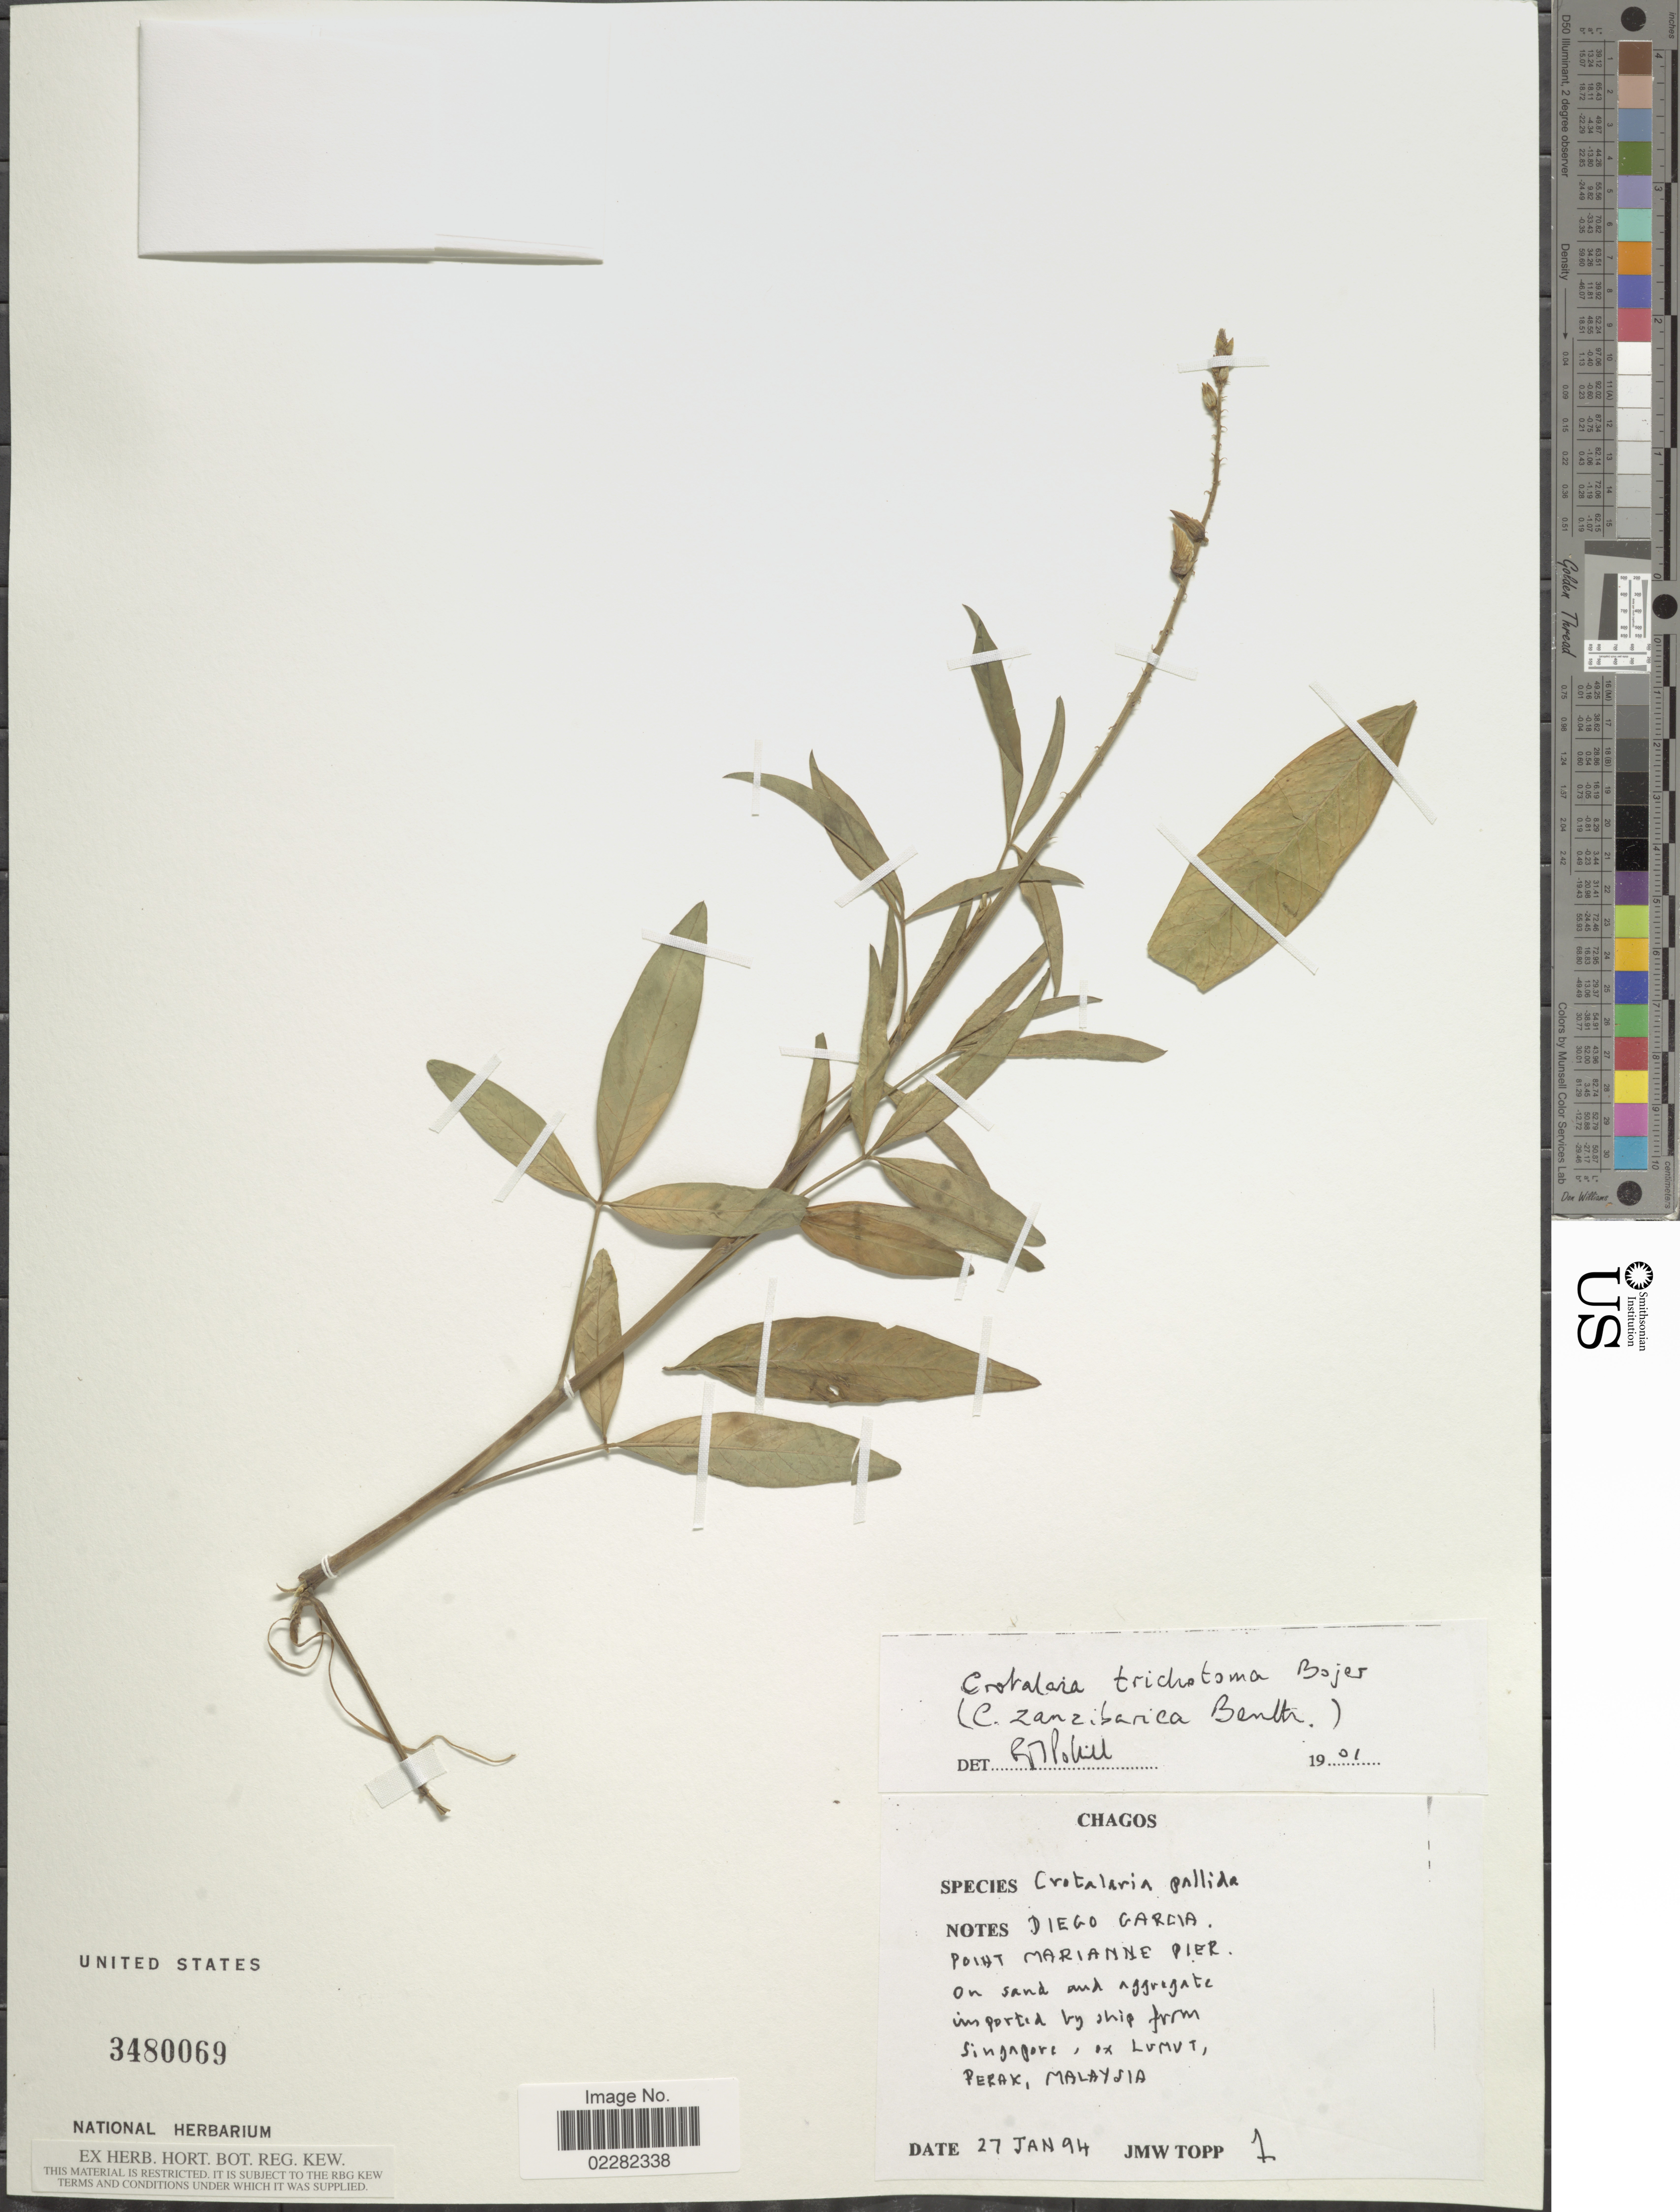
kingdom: Plantae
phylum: Tracheophyta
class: Magnoliopsida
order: Fabales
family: Fabaceae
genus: Crotalaria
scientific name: Crotalaria zanzibarica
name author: Benth.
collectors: J. Topp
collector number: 1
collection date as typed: Transcribed d/m/y: 27/1/94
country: Malaysia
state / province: Perak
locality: Diego Garcia, Singapore, Ex Lumut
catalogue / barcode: US 3480069